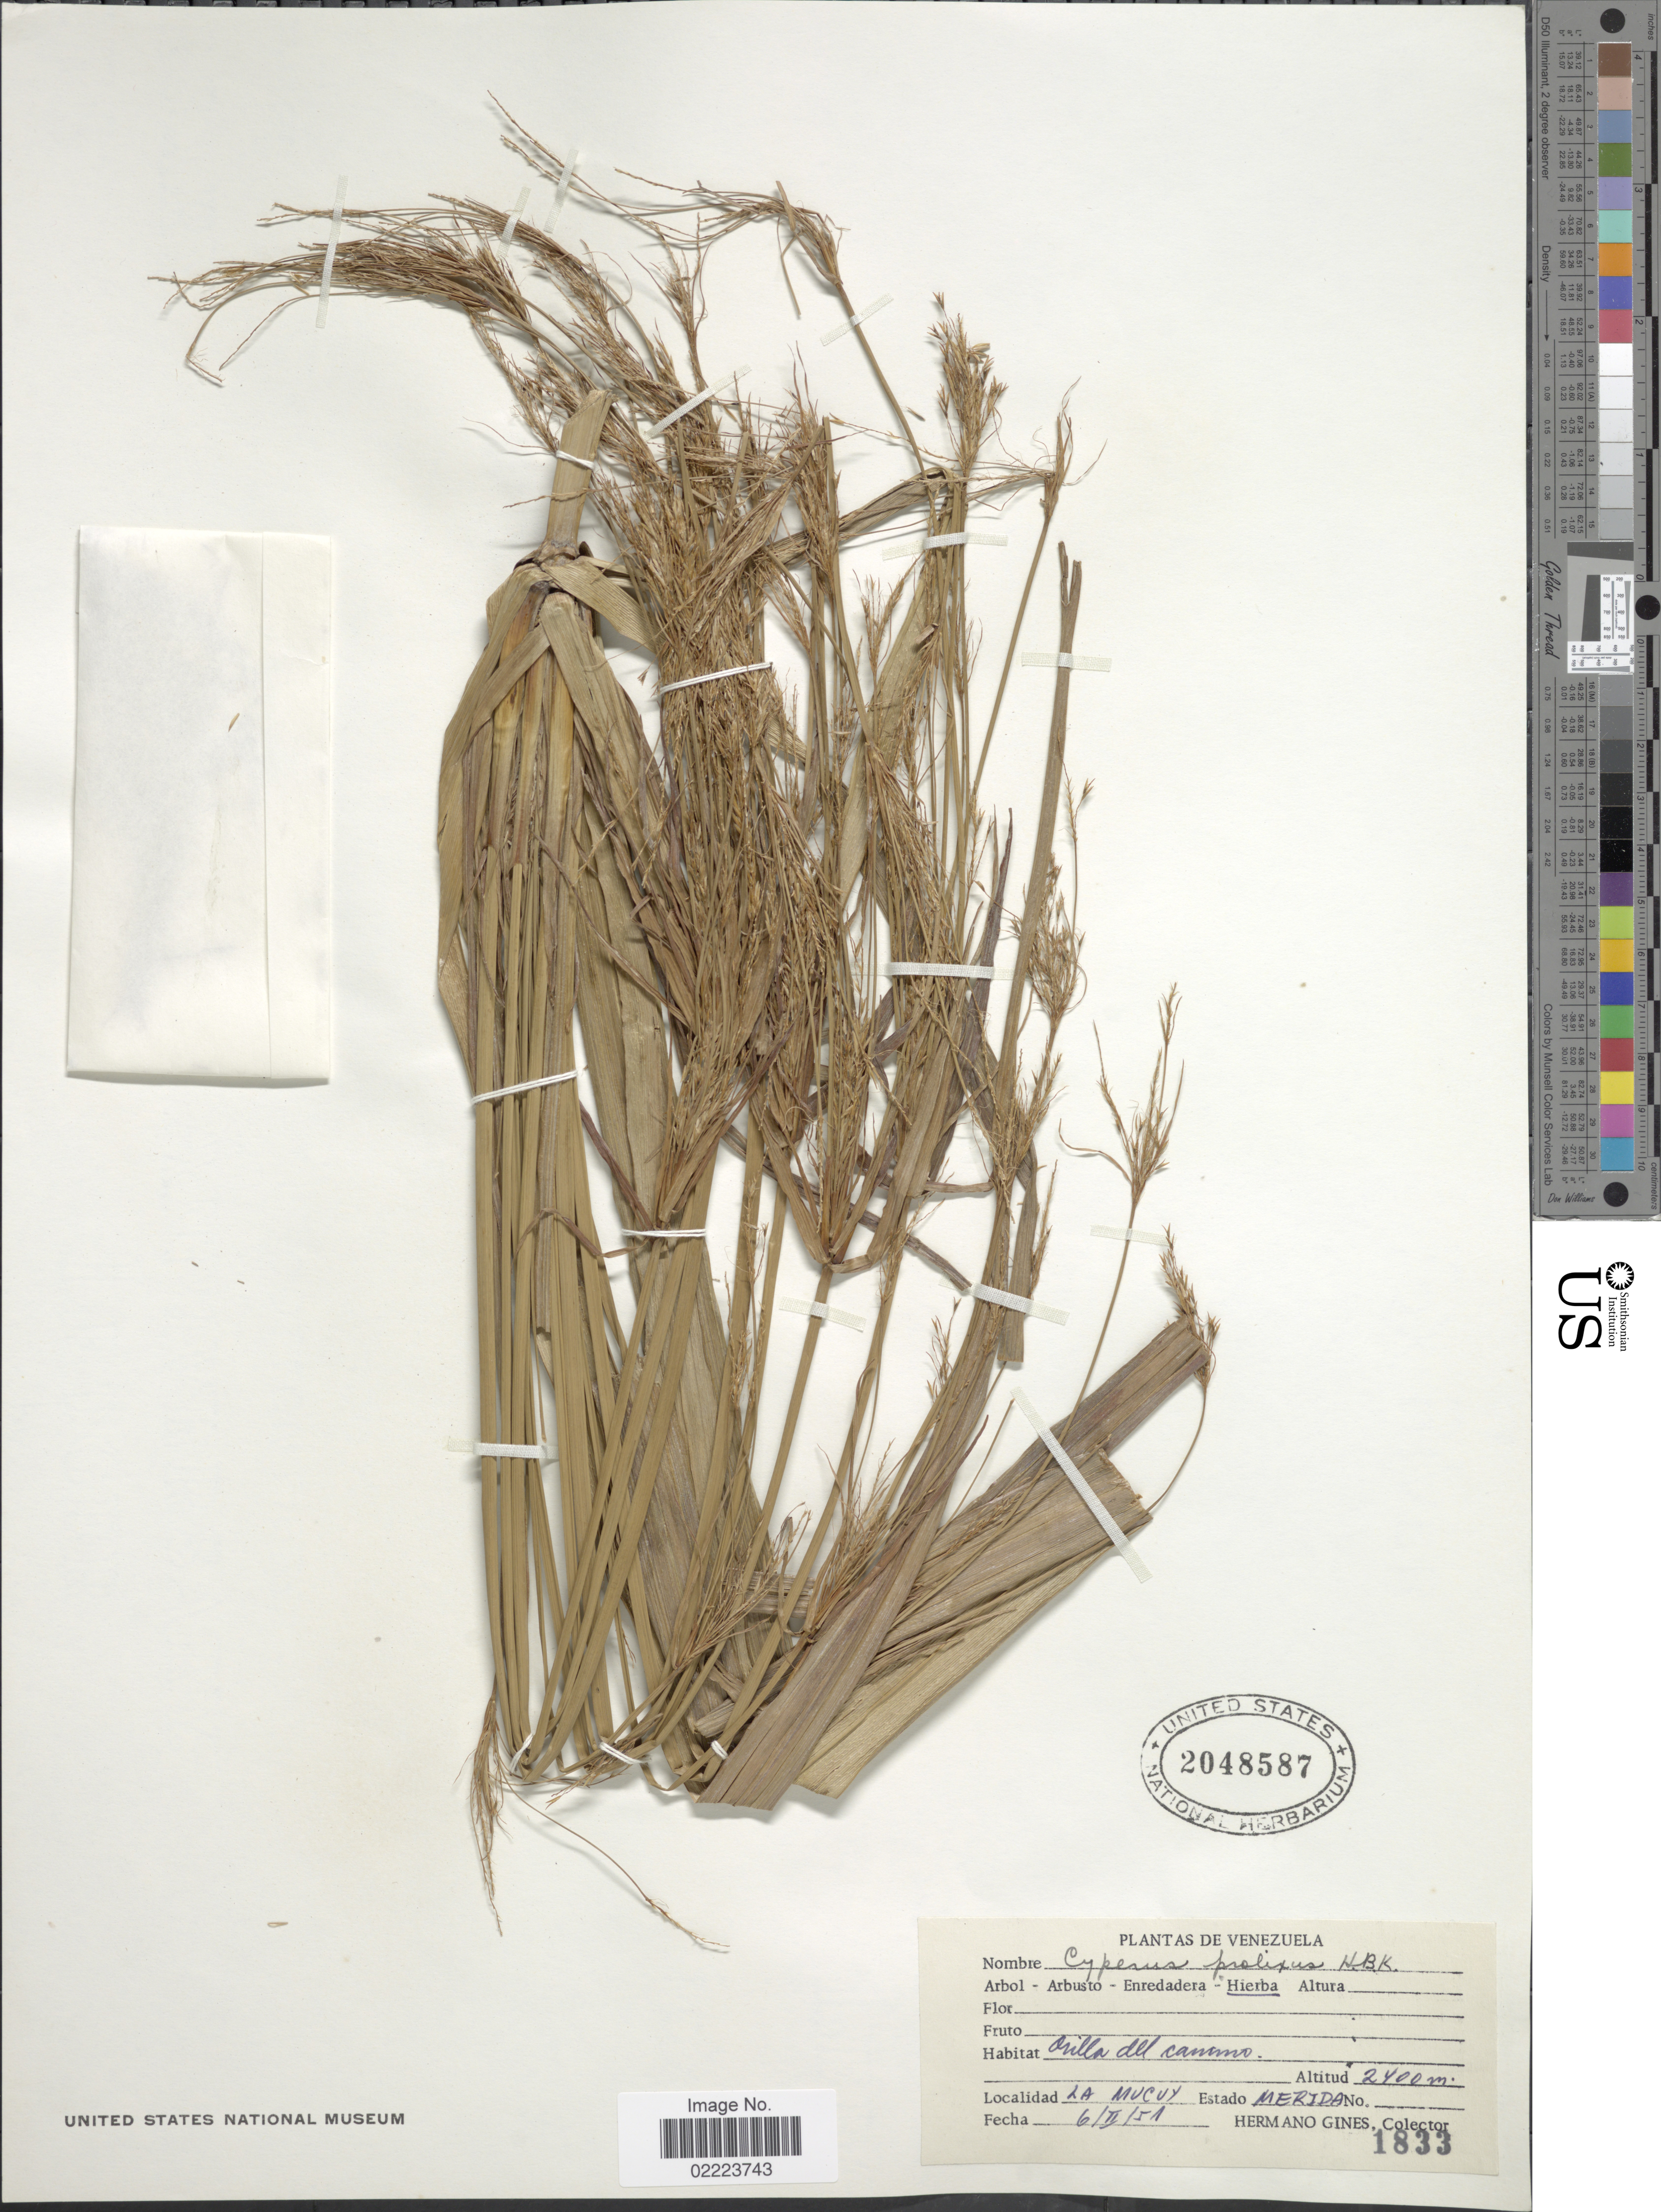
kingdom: Plantae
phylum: Tracheophyta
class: Liliopsida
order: Poales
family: Cyperaceae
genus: Cyperus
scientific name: Cyperus prolixus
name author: Kunth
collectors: Bro. Gines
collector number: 1833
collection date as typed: Transcribed d/m/y: 6/2/51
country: Venezuela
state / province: Mérida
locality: La Mucuy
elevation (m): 2400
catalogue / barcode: US 2048587